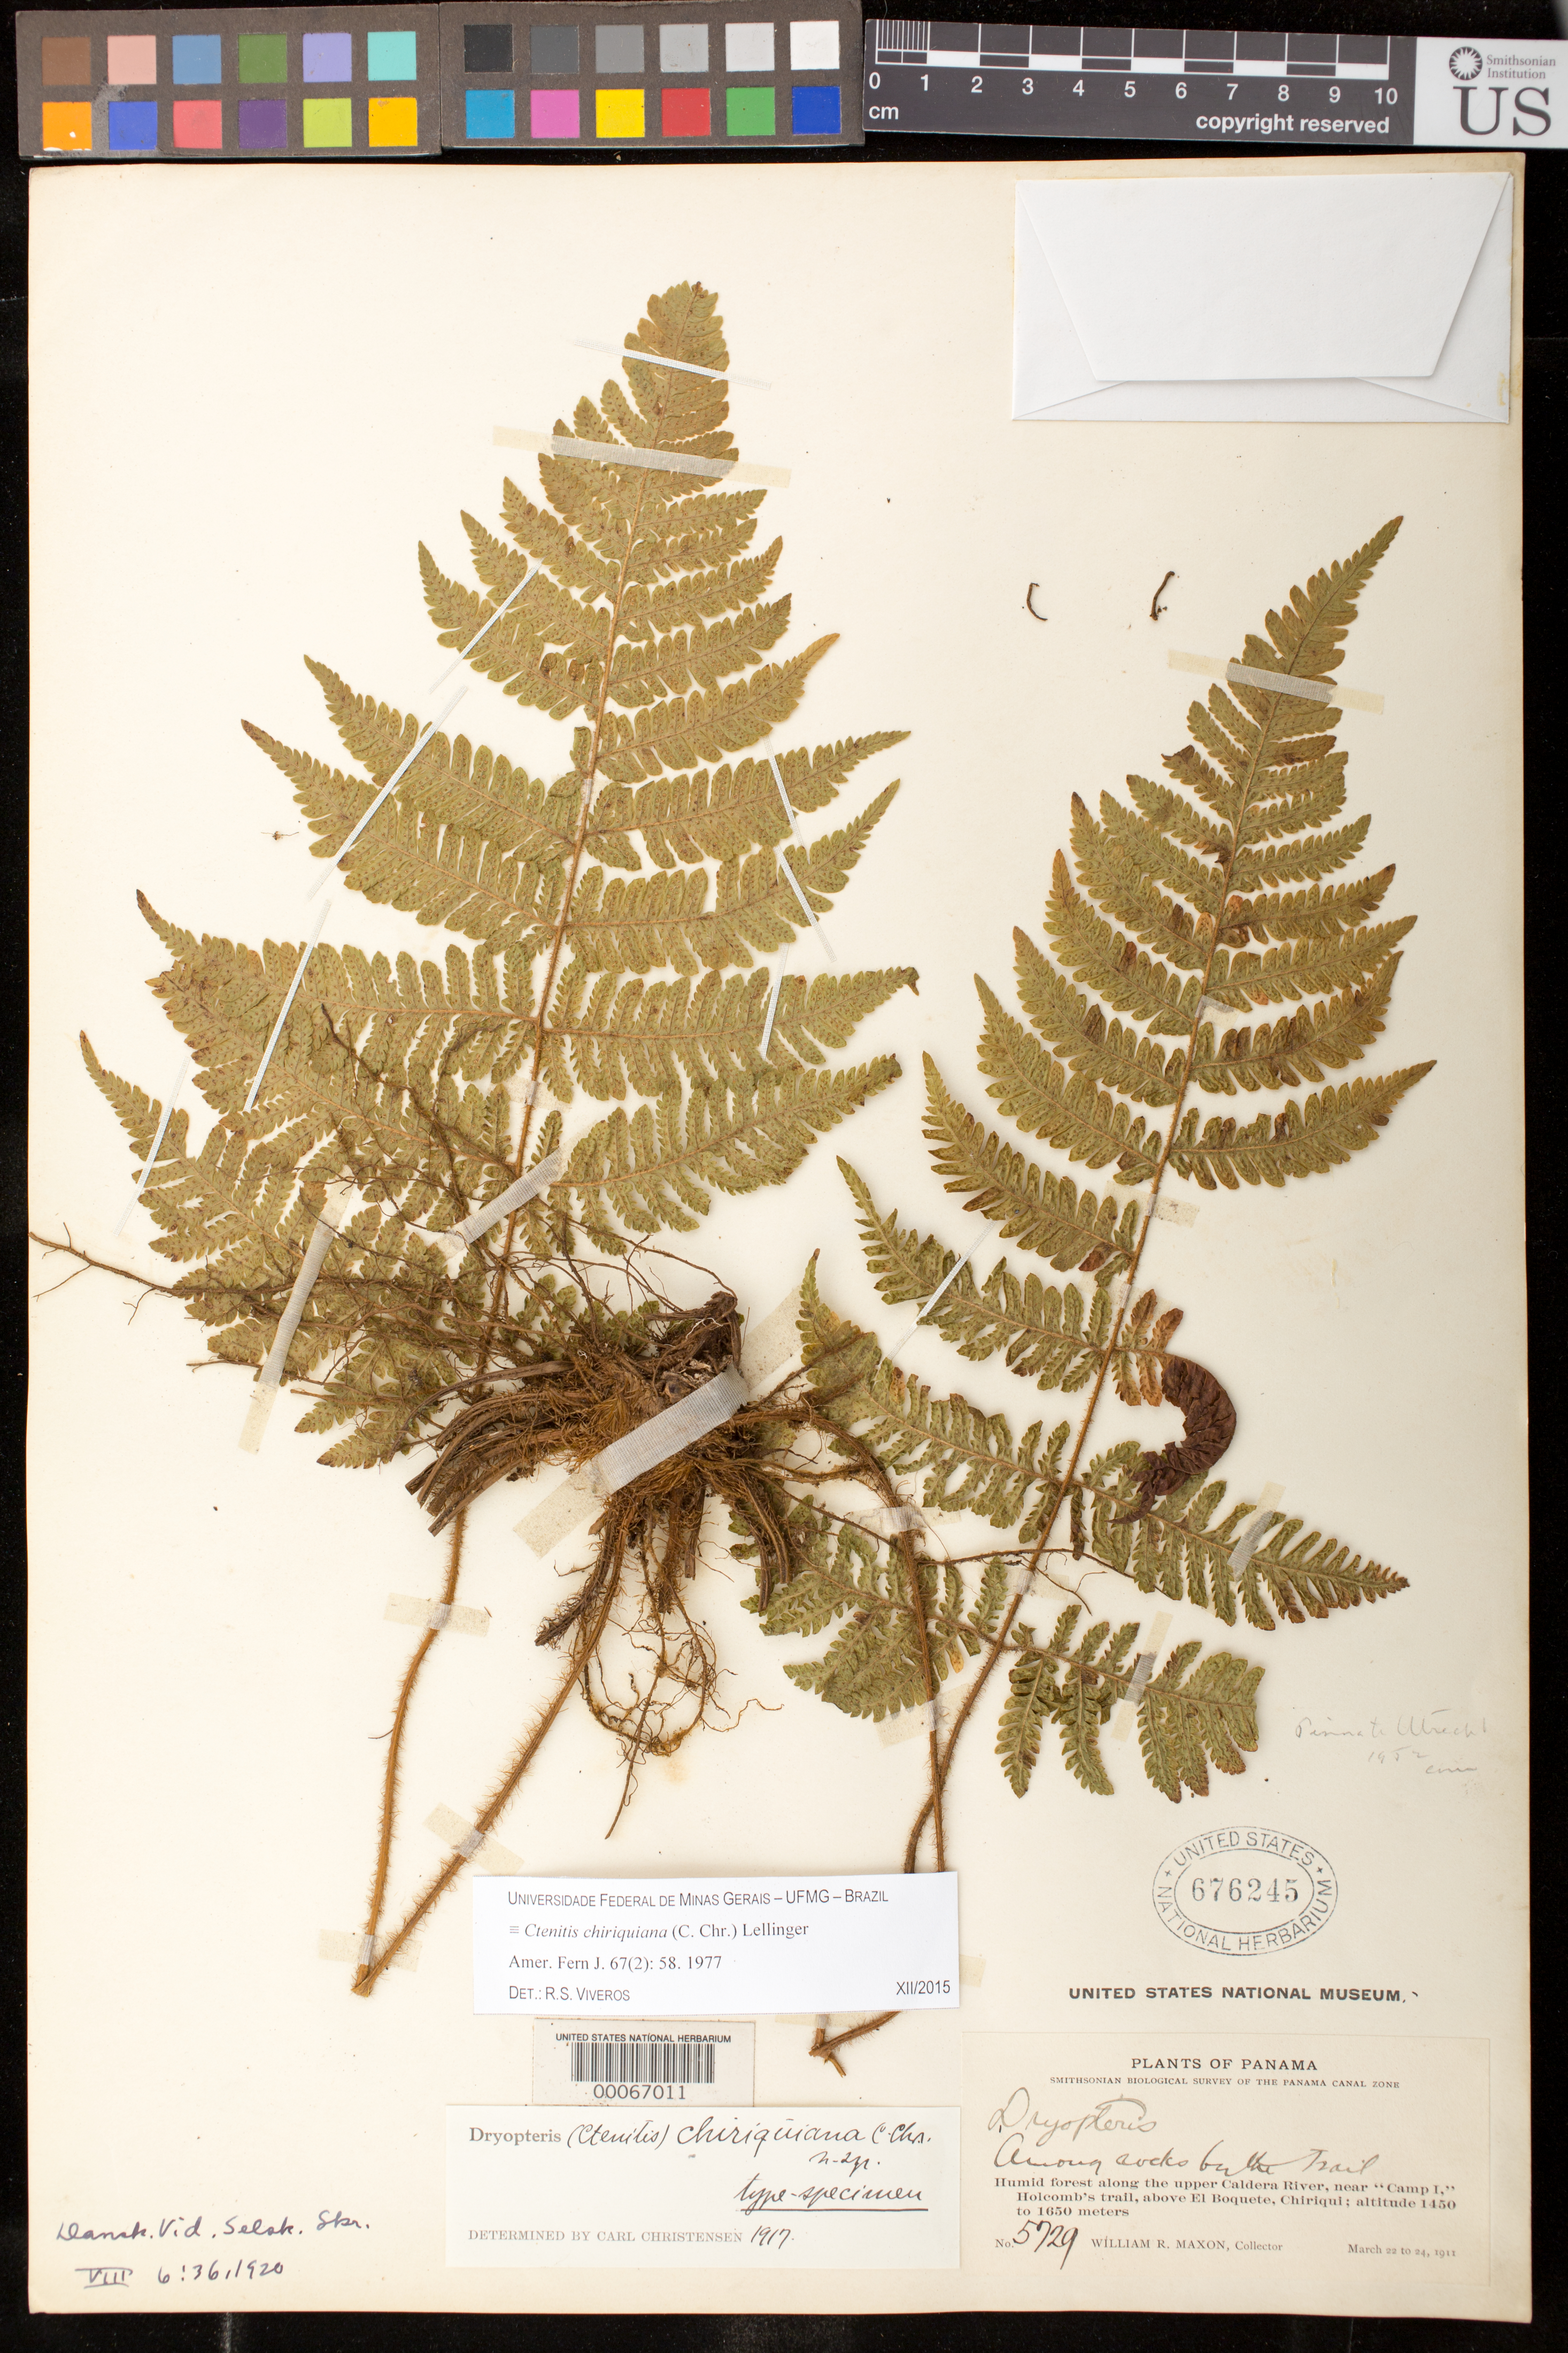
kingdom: Plantae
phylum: Tracheophyta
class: Polypodiopsida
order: Polypodiales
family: Dryopteridaceae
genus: Dryopteris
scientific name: Dryopteris chiriquiana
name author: C. Chr.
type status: Holotype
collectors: W. R. Maxon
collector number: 5729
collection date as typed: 22 Mar 1911 to 24 Mar 1911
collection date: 1911-03-22/1911-03-24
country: Panama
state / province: Chiriquí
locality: Upper Caldera River, near camp 1, Holcomb's Trail, above El Boquete.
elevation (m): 1450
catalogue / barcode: US 676245